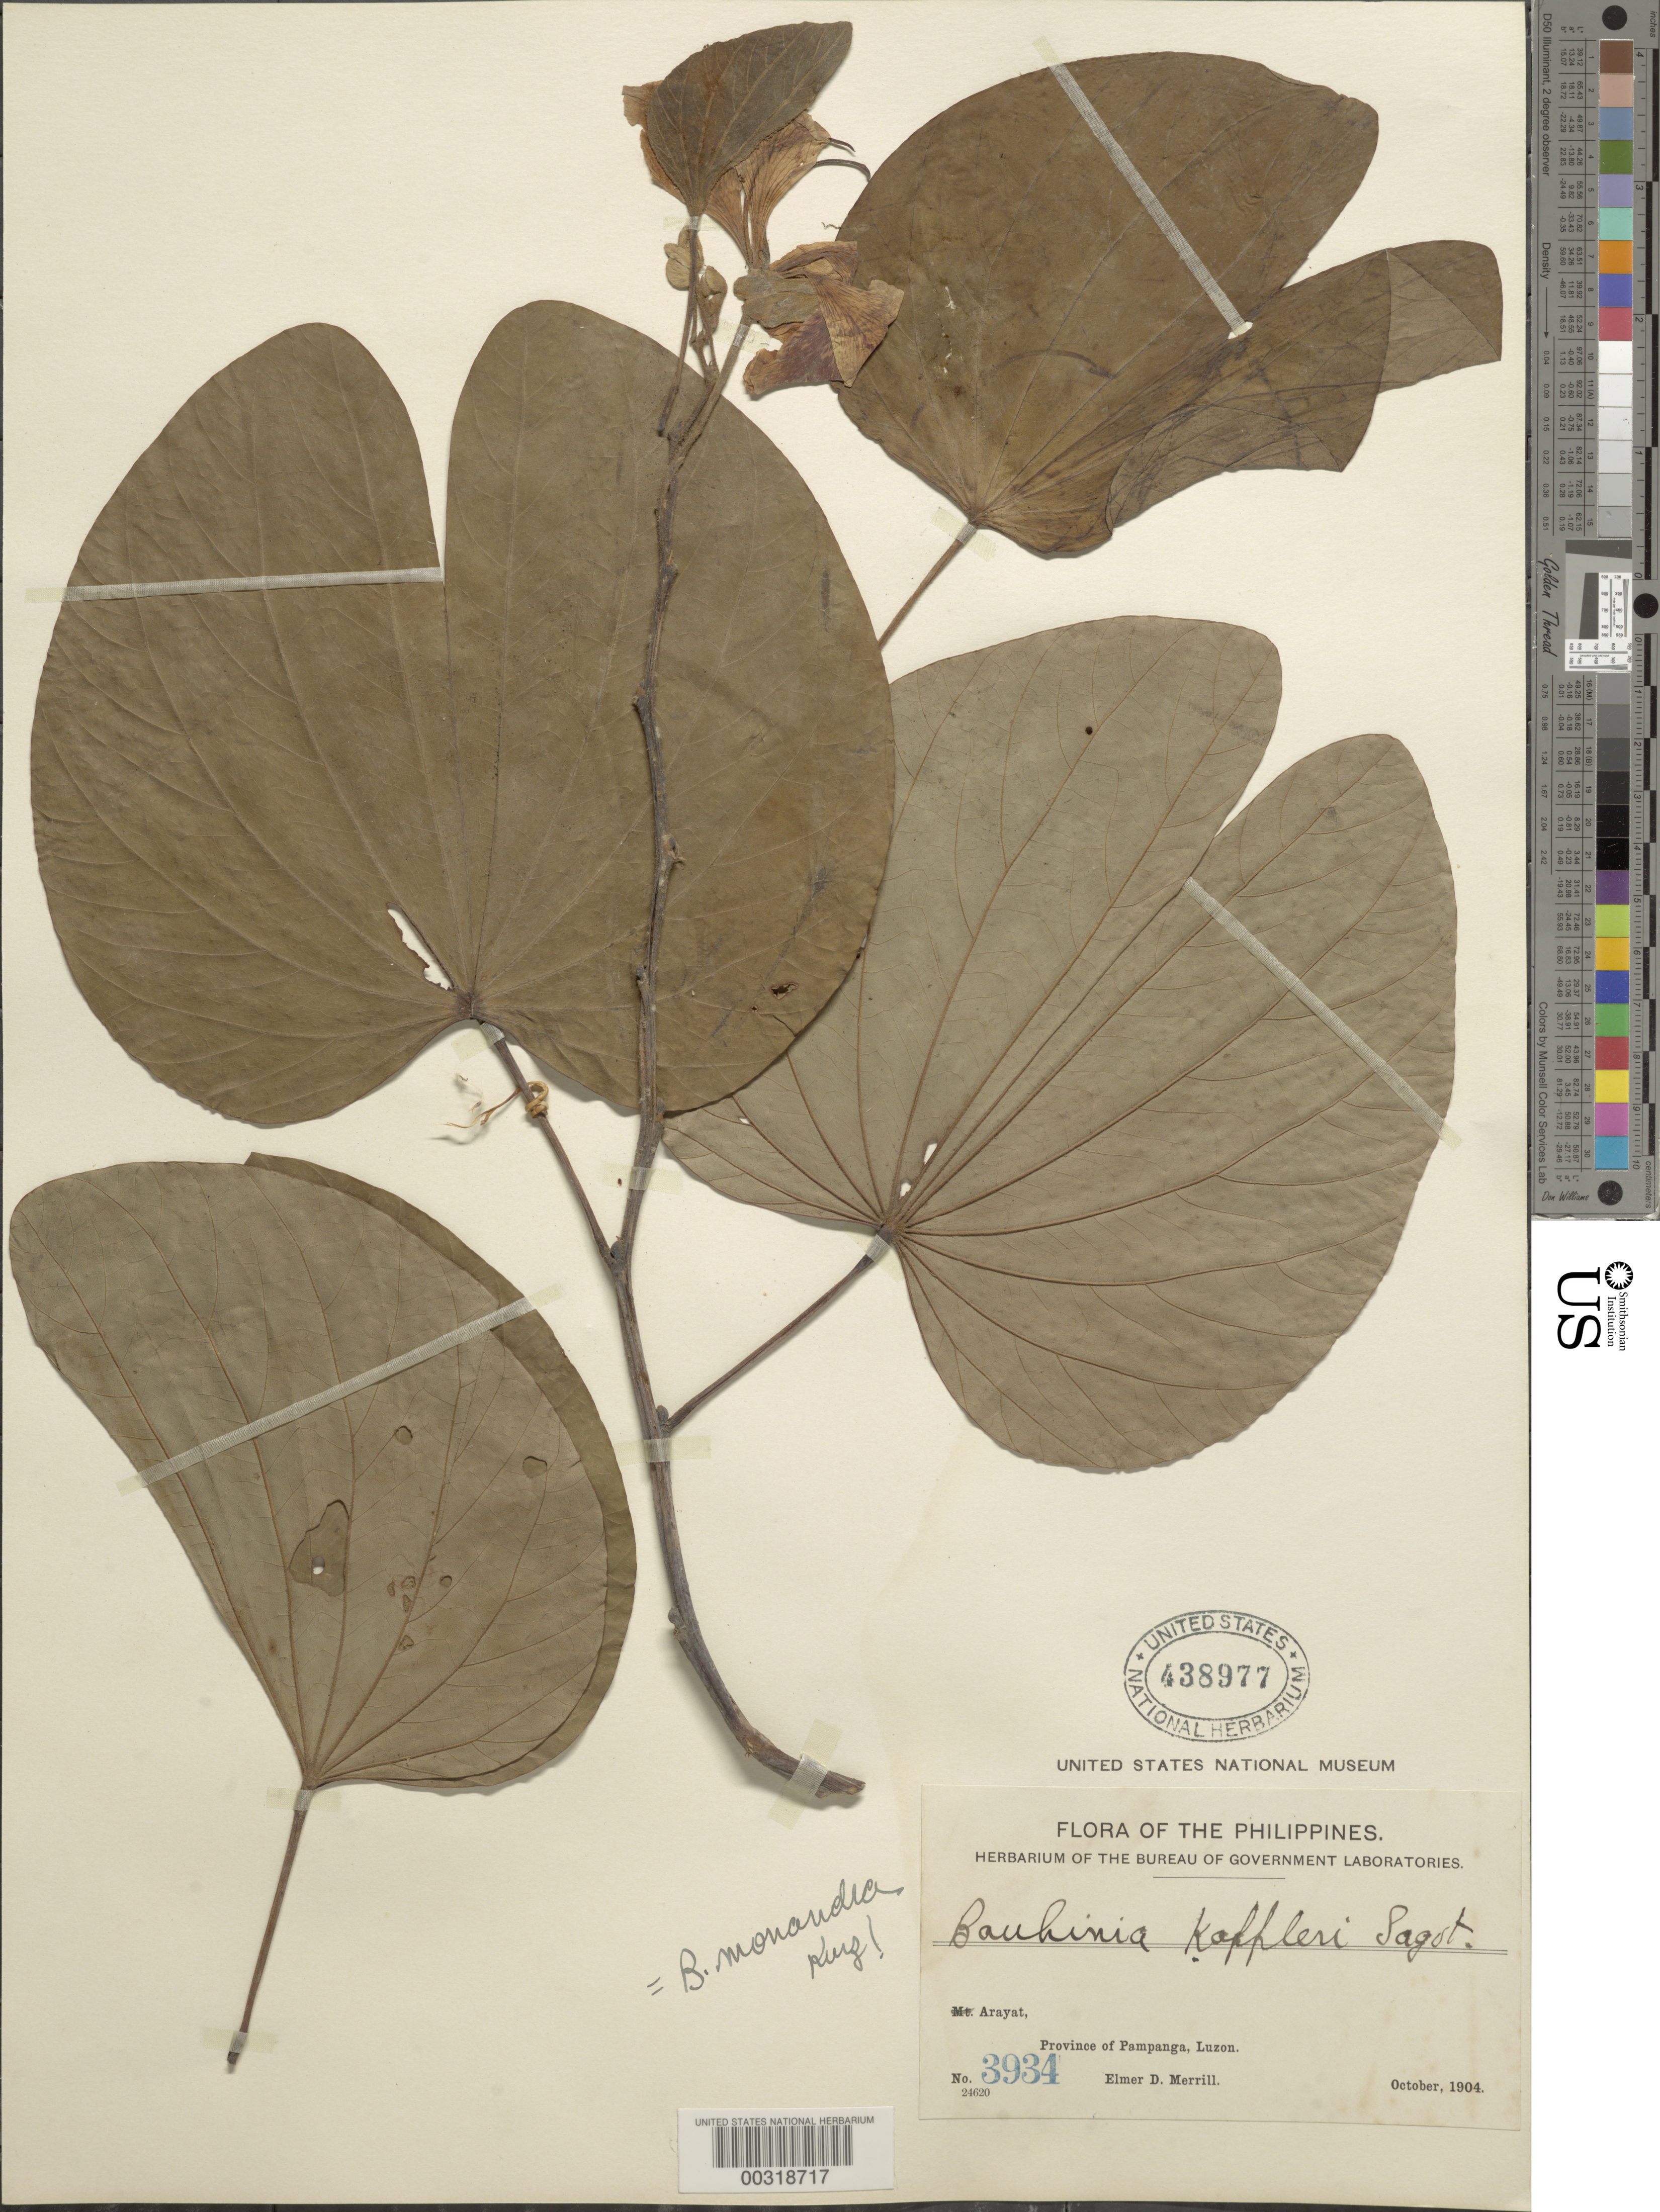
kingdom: Plantae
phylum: Tracheophyta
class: Magnoliopsida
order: Fabales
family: Fabaceae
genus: Bauhinia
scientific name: Bauhinia monandra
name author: Kurz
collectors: E. D. Merrill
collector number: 3934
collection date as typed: Oct 1904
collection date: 1904-10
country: Philippines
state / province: Central Luzon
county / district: Pampanga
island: Luzon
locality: Arayat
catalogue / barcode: US 438977